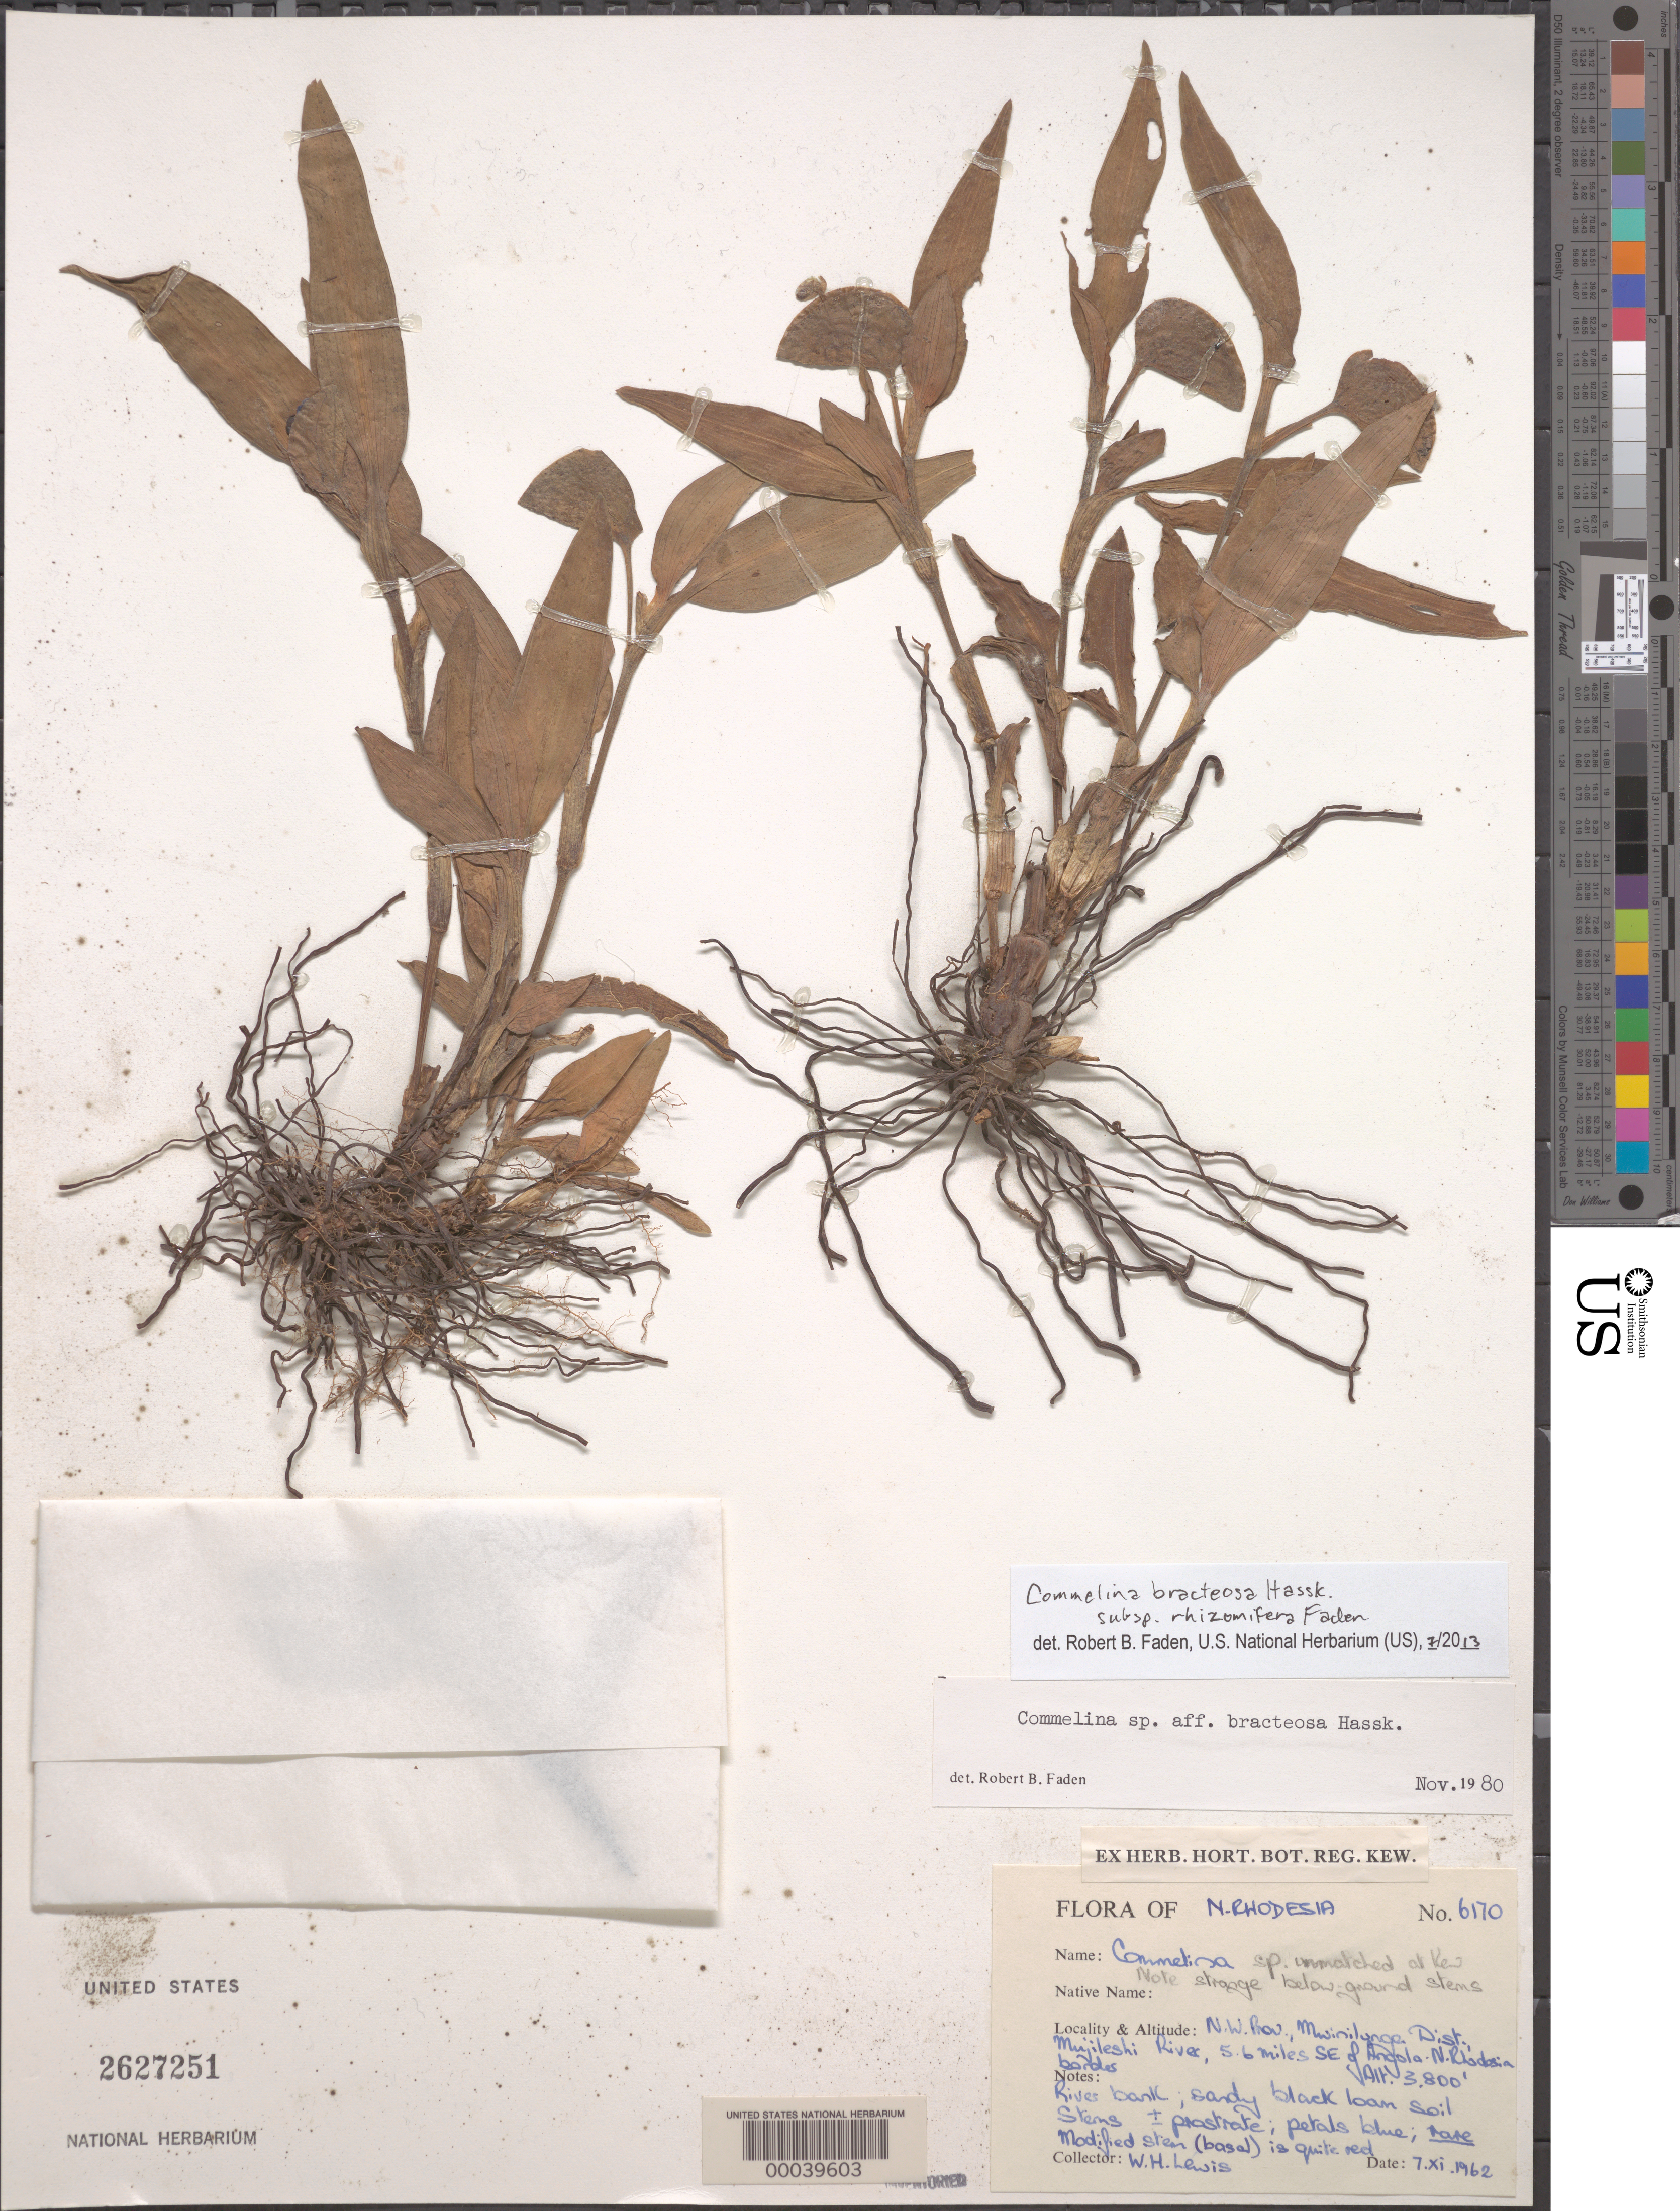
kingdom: Plantae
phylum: Tracheophyta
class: Liliopsida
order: Commelinales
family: Commelinaceae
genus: Commelina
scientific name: Commelina bracteosa subsp. rhizomifera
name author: Faden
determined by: Faden, Robert B., (US), Smithsonian Institution - National Museum of Natural History (UNITED STATES)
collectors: W. H. Lewis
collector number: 6170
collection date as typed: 07 Nov 1962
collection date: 1962-11-07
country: Zambia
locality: Mujileshi river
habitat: Sand, black loam soil; riverbank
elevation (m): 1159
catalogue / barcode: US 2627251